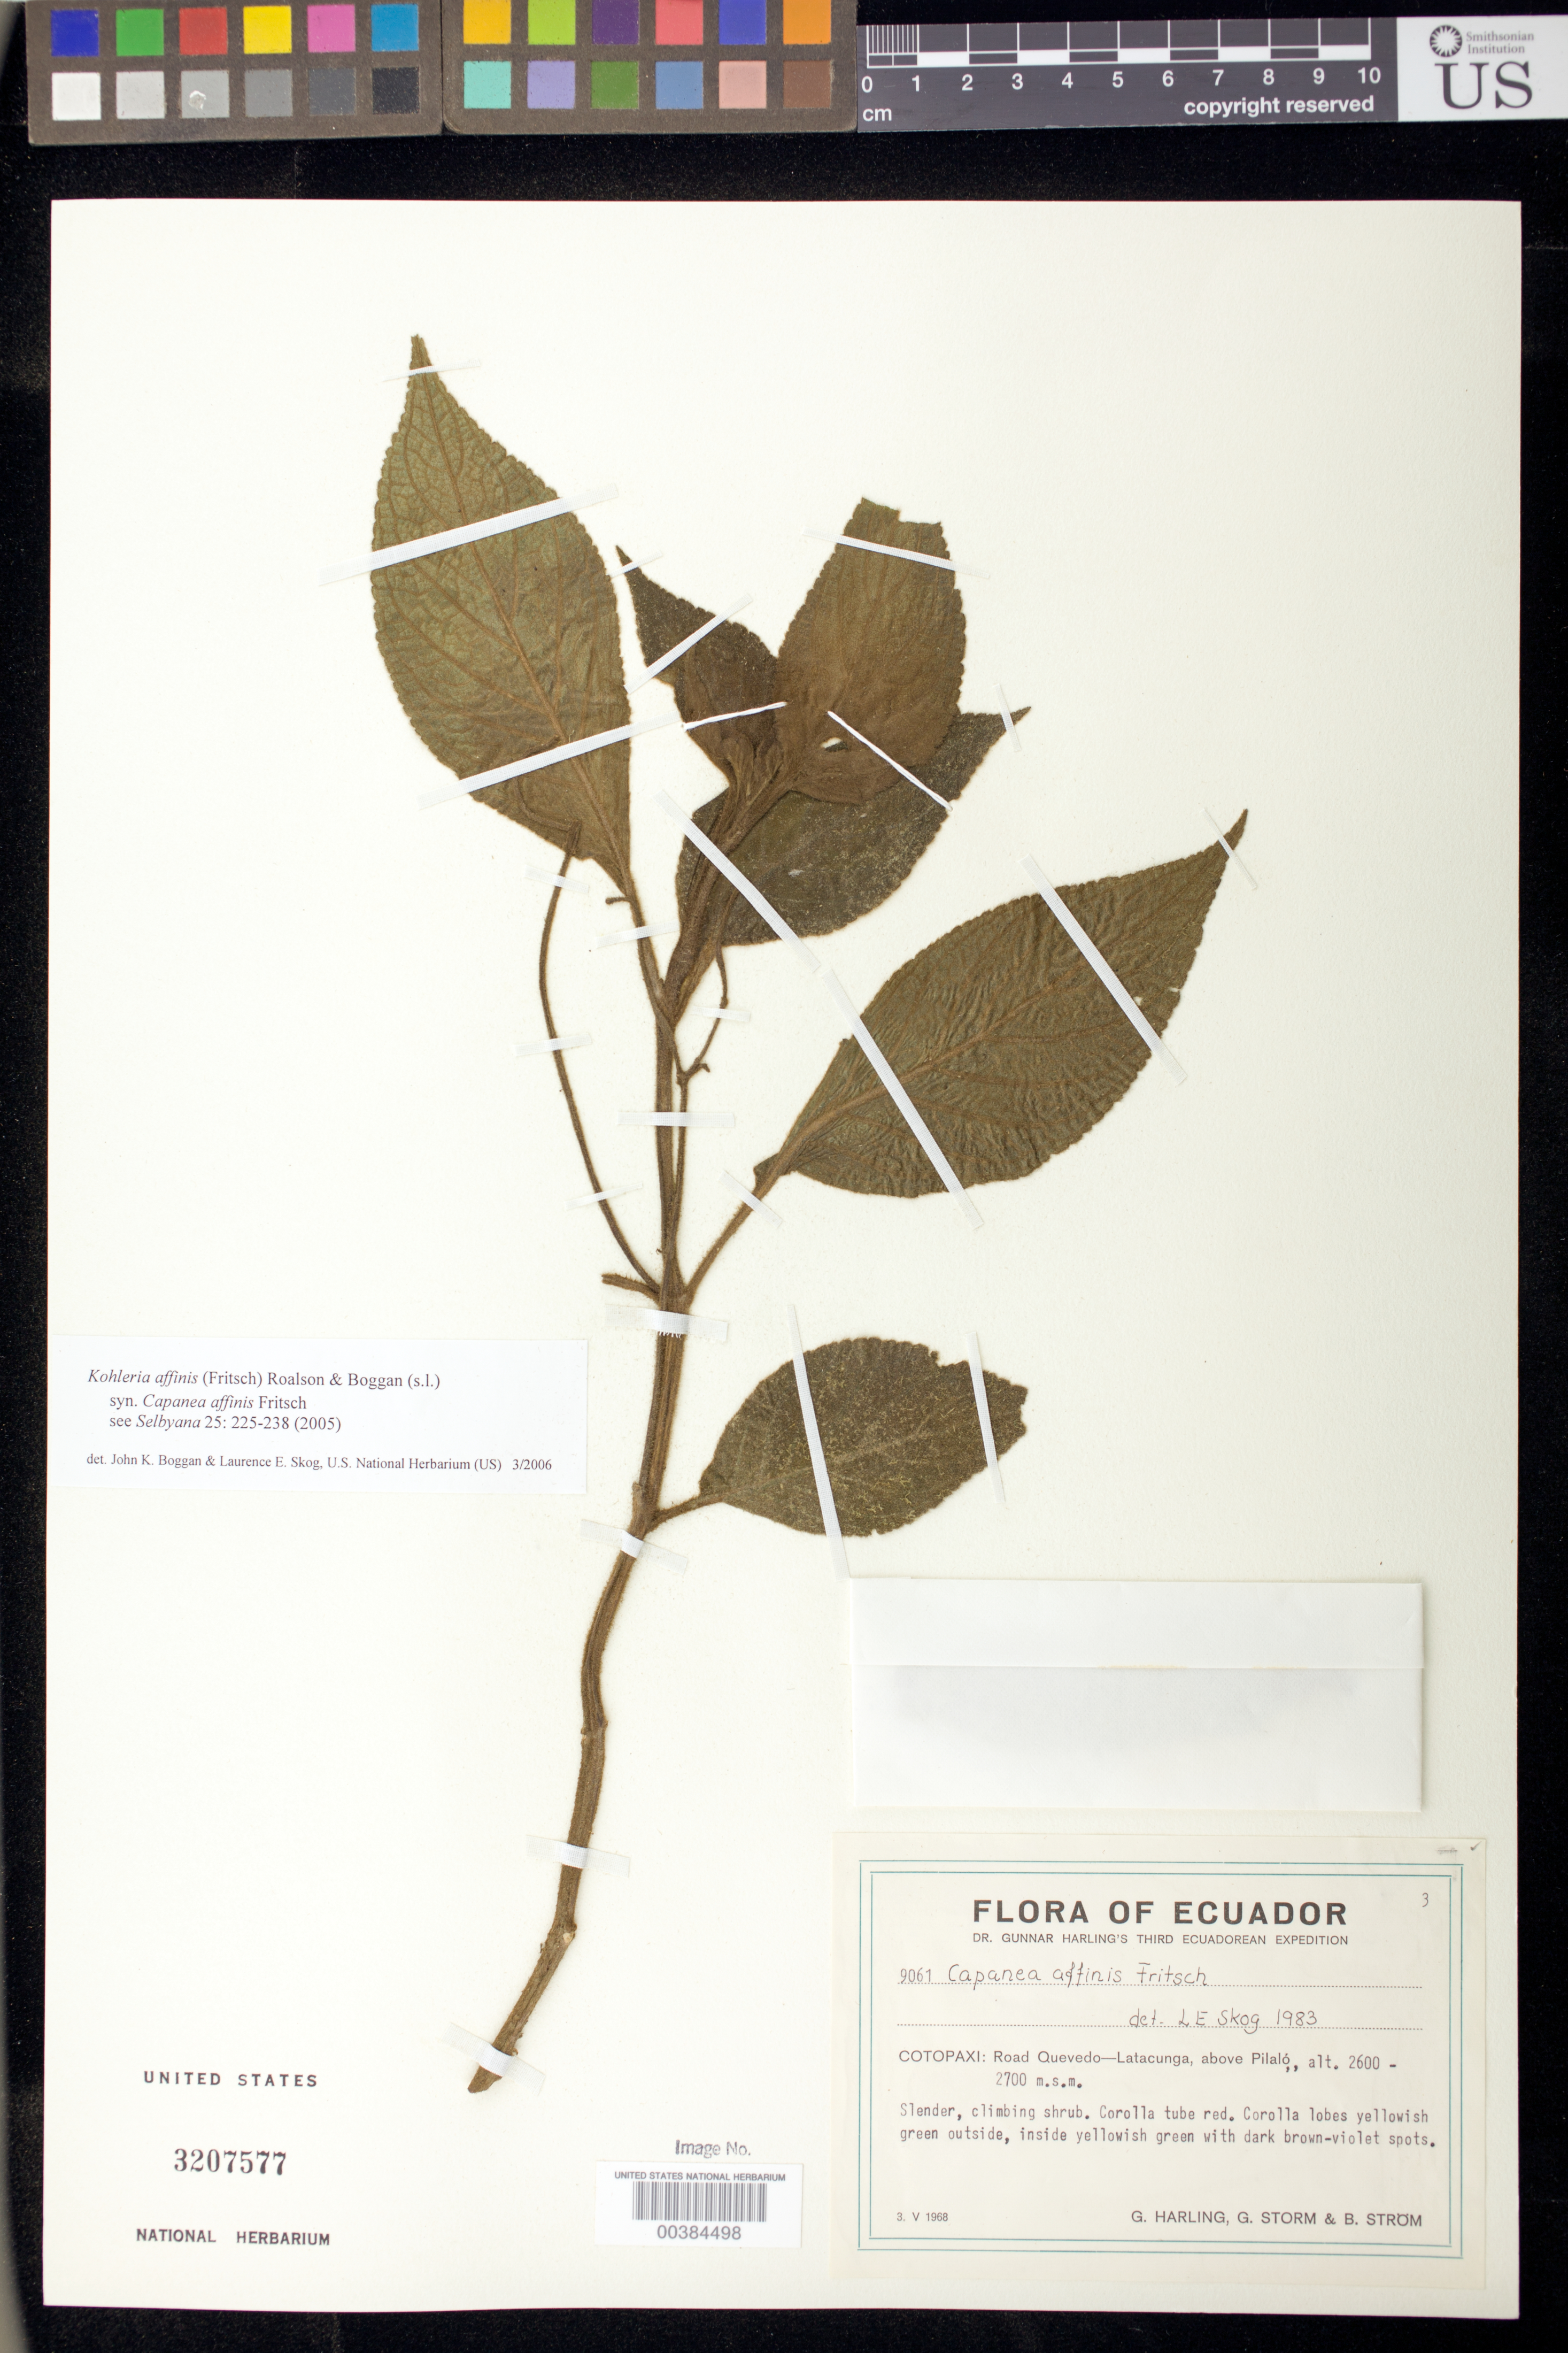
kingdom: Plantae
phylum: Tracheophyta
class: Magnoliopsida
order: Lamiales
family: Gesneriaceae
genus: Kohleria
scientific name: Kohleria affinis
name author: (Fritsch) Roalson & Boggan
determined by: Boggan, J. K.; Skog, L. E.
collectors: G. Harling, G. Storm & B. Storm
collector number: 9061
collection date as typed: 03 May 1968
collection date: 1968-05-03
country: Ecuador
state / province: Cotopaxi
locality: Road from Quevedo to Latacunga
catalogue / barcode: US 3207577